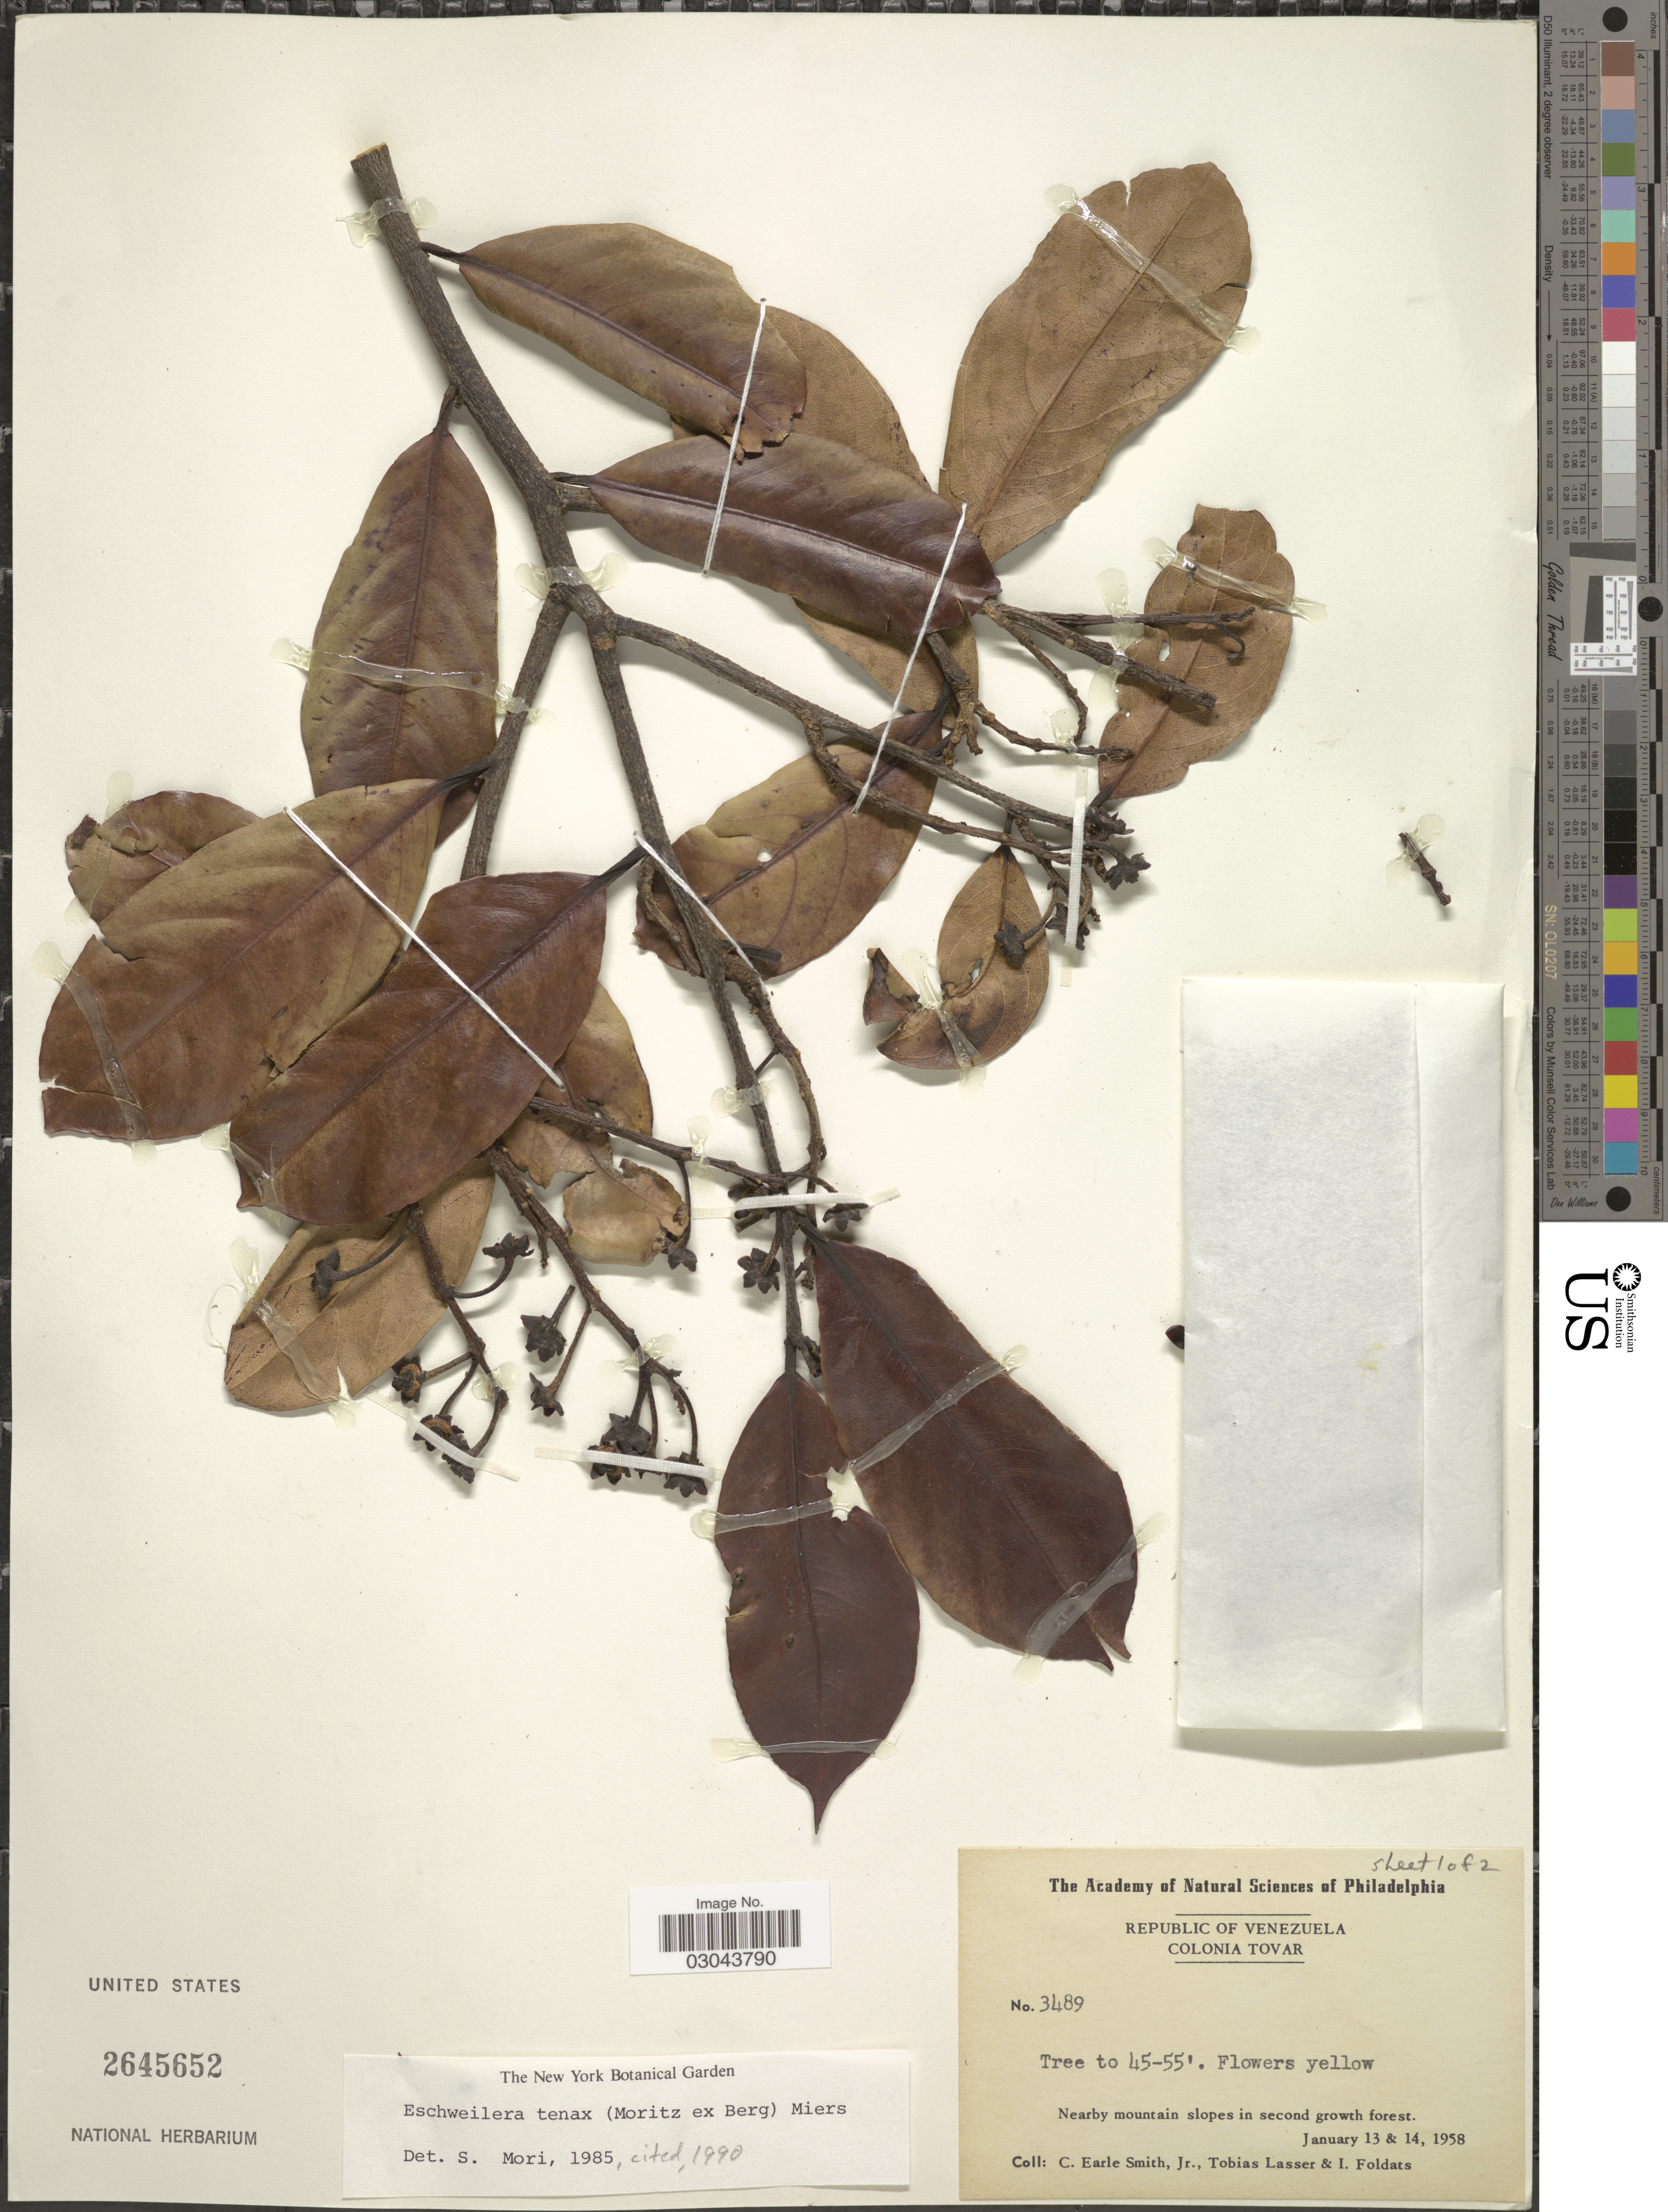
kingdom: Plantae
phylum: Tracheophyta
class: Magnoliopsida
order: Ericales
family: Lecythidaceae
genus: Eschweilera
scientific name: Eschweilera tenax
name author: (Moritz ex O. Berg) Miers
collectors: C. E. Smith Jr., T. Lasser & I. Foldats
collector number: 3489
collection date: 1958-01-13/1958-01-14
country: Venezuela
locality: Colonia Tovar. Nearby mountain slopes.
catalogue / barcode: US 2645652